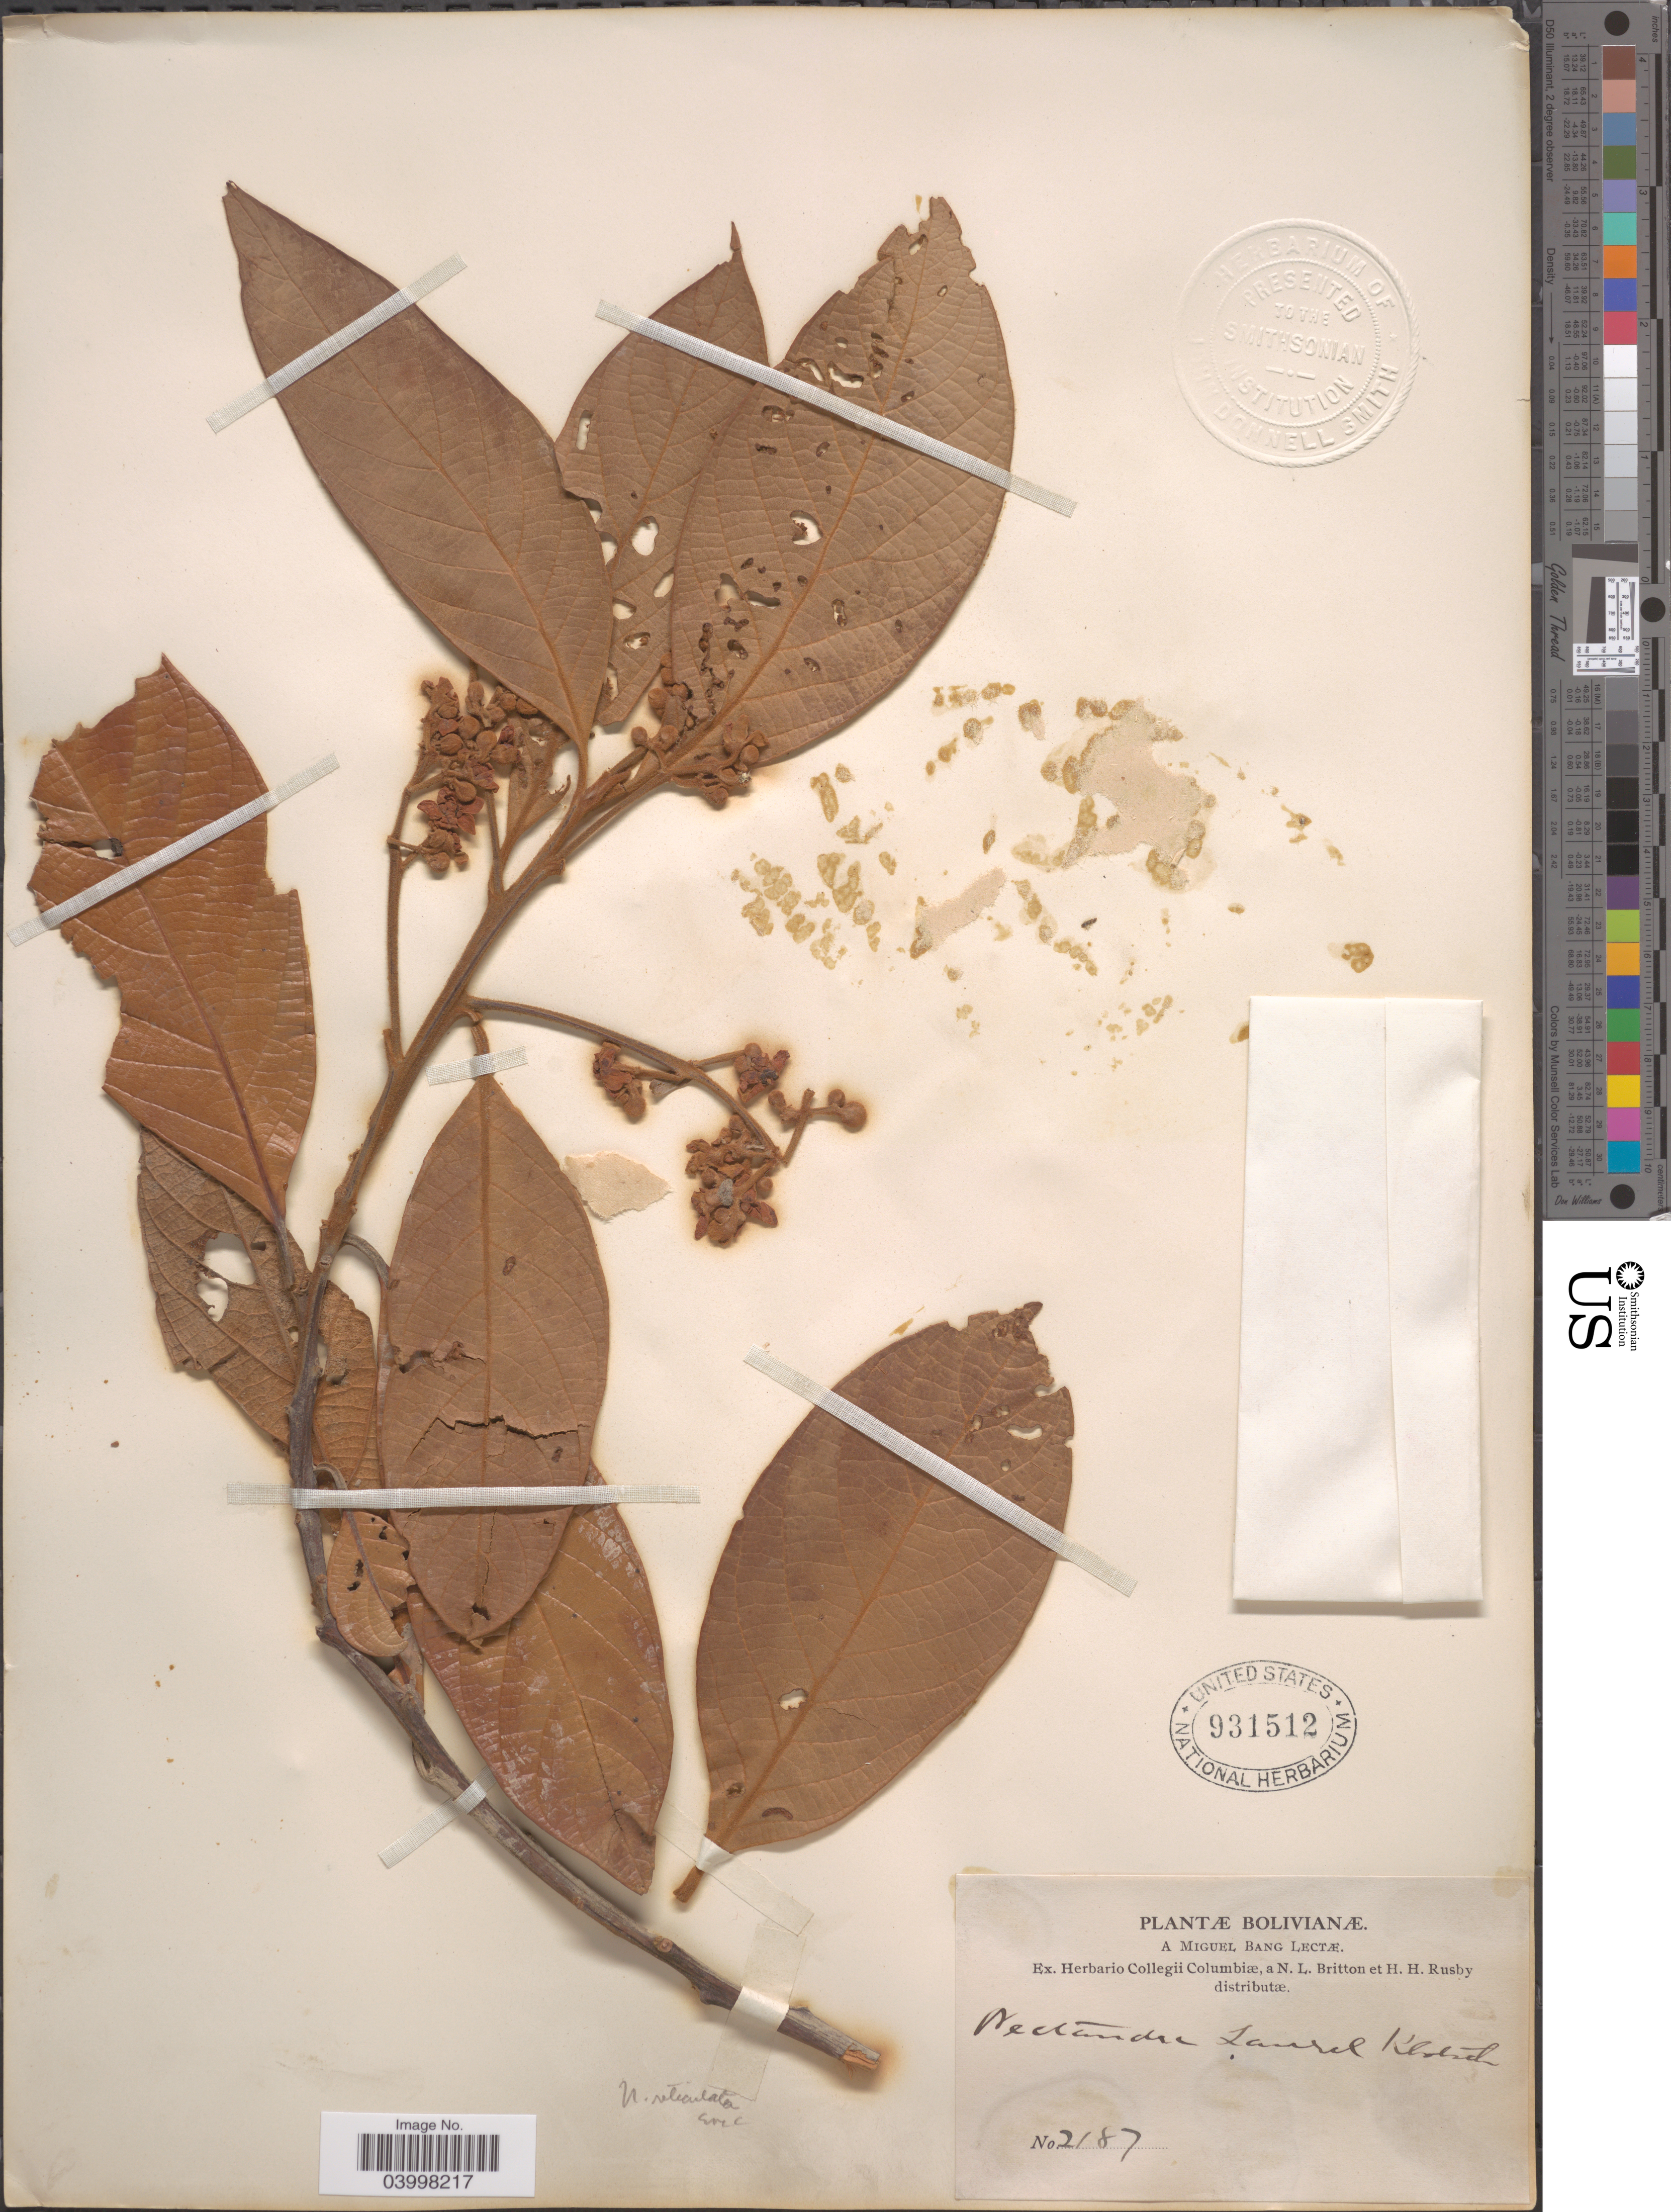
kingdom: Plantae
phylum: Tracheophyta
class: Magnoliopsida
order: Laurales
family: Lauraceae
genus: Nectandra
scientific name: Nectandra reticulata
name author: (Ruiz & Pav.) Mez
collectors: M. Bang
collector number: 2187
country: Bolivia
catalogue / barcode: US 931512